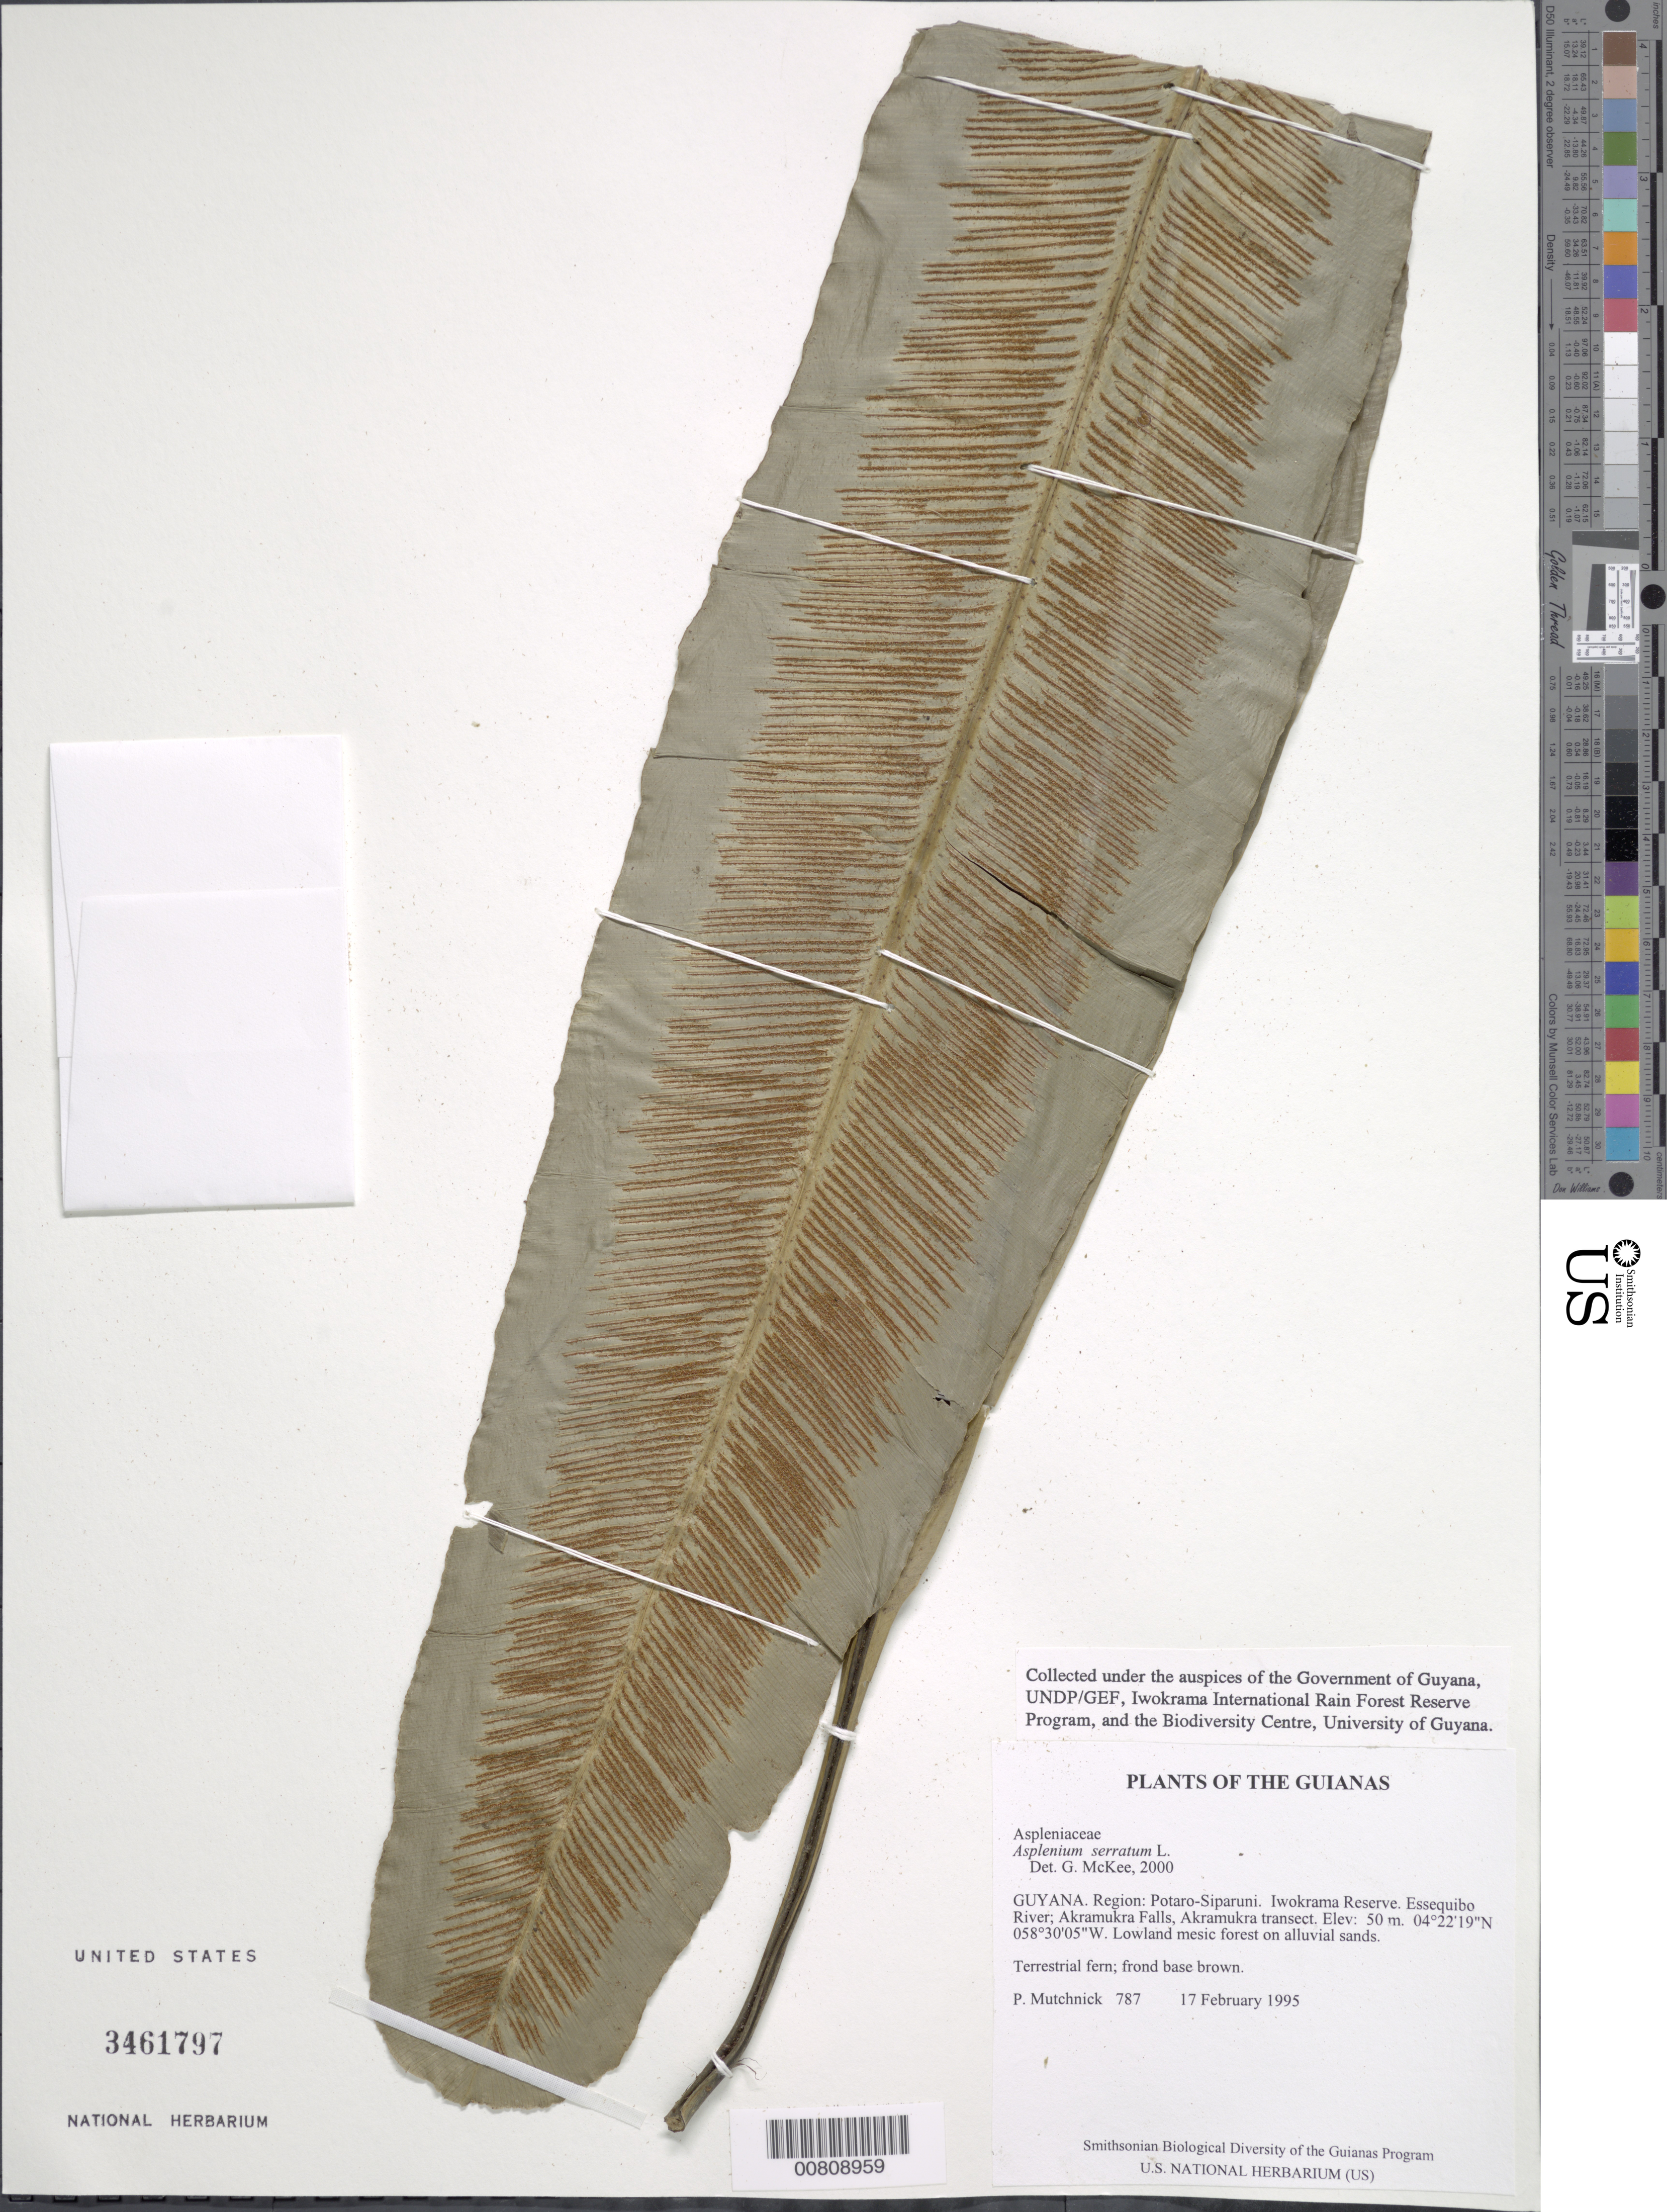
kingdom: Plantae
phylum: Tracheophyta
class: Polypodiopsida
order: Polypodiales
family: Aspleniaceae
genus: Asplenium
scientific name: Asplenium serratum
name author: L.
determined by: McKee, G. S., (US), NMNH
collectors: P. Mutchnick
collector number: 787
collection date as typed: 17 February 1995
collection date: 1995-02-17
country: Guyana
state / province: Potaro-Siparuni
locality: Iwokrama Reserve. Essequibo River; Akramukra Falls, Akramukra transect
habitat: Lowland mesic forest on alluvial sands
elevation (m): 50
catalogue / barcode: US 3461797